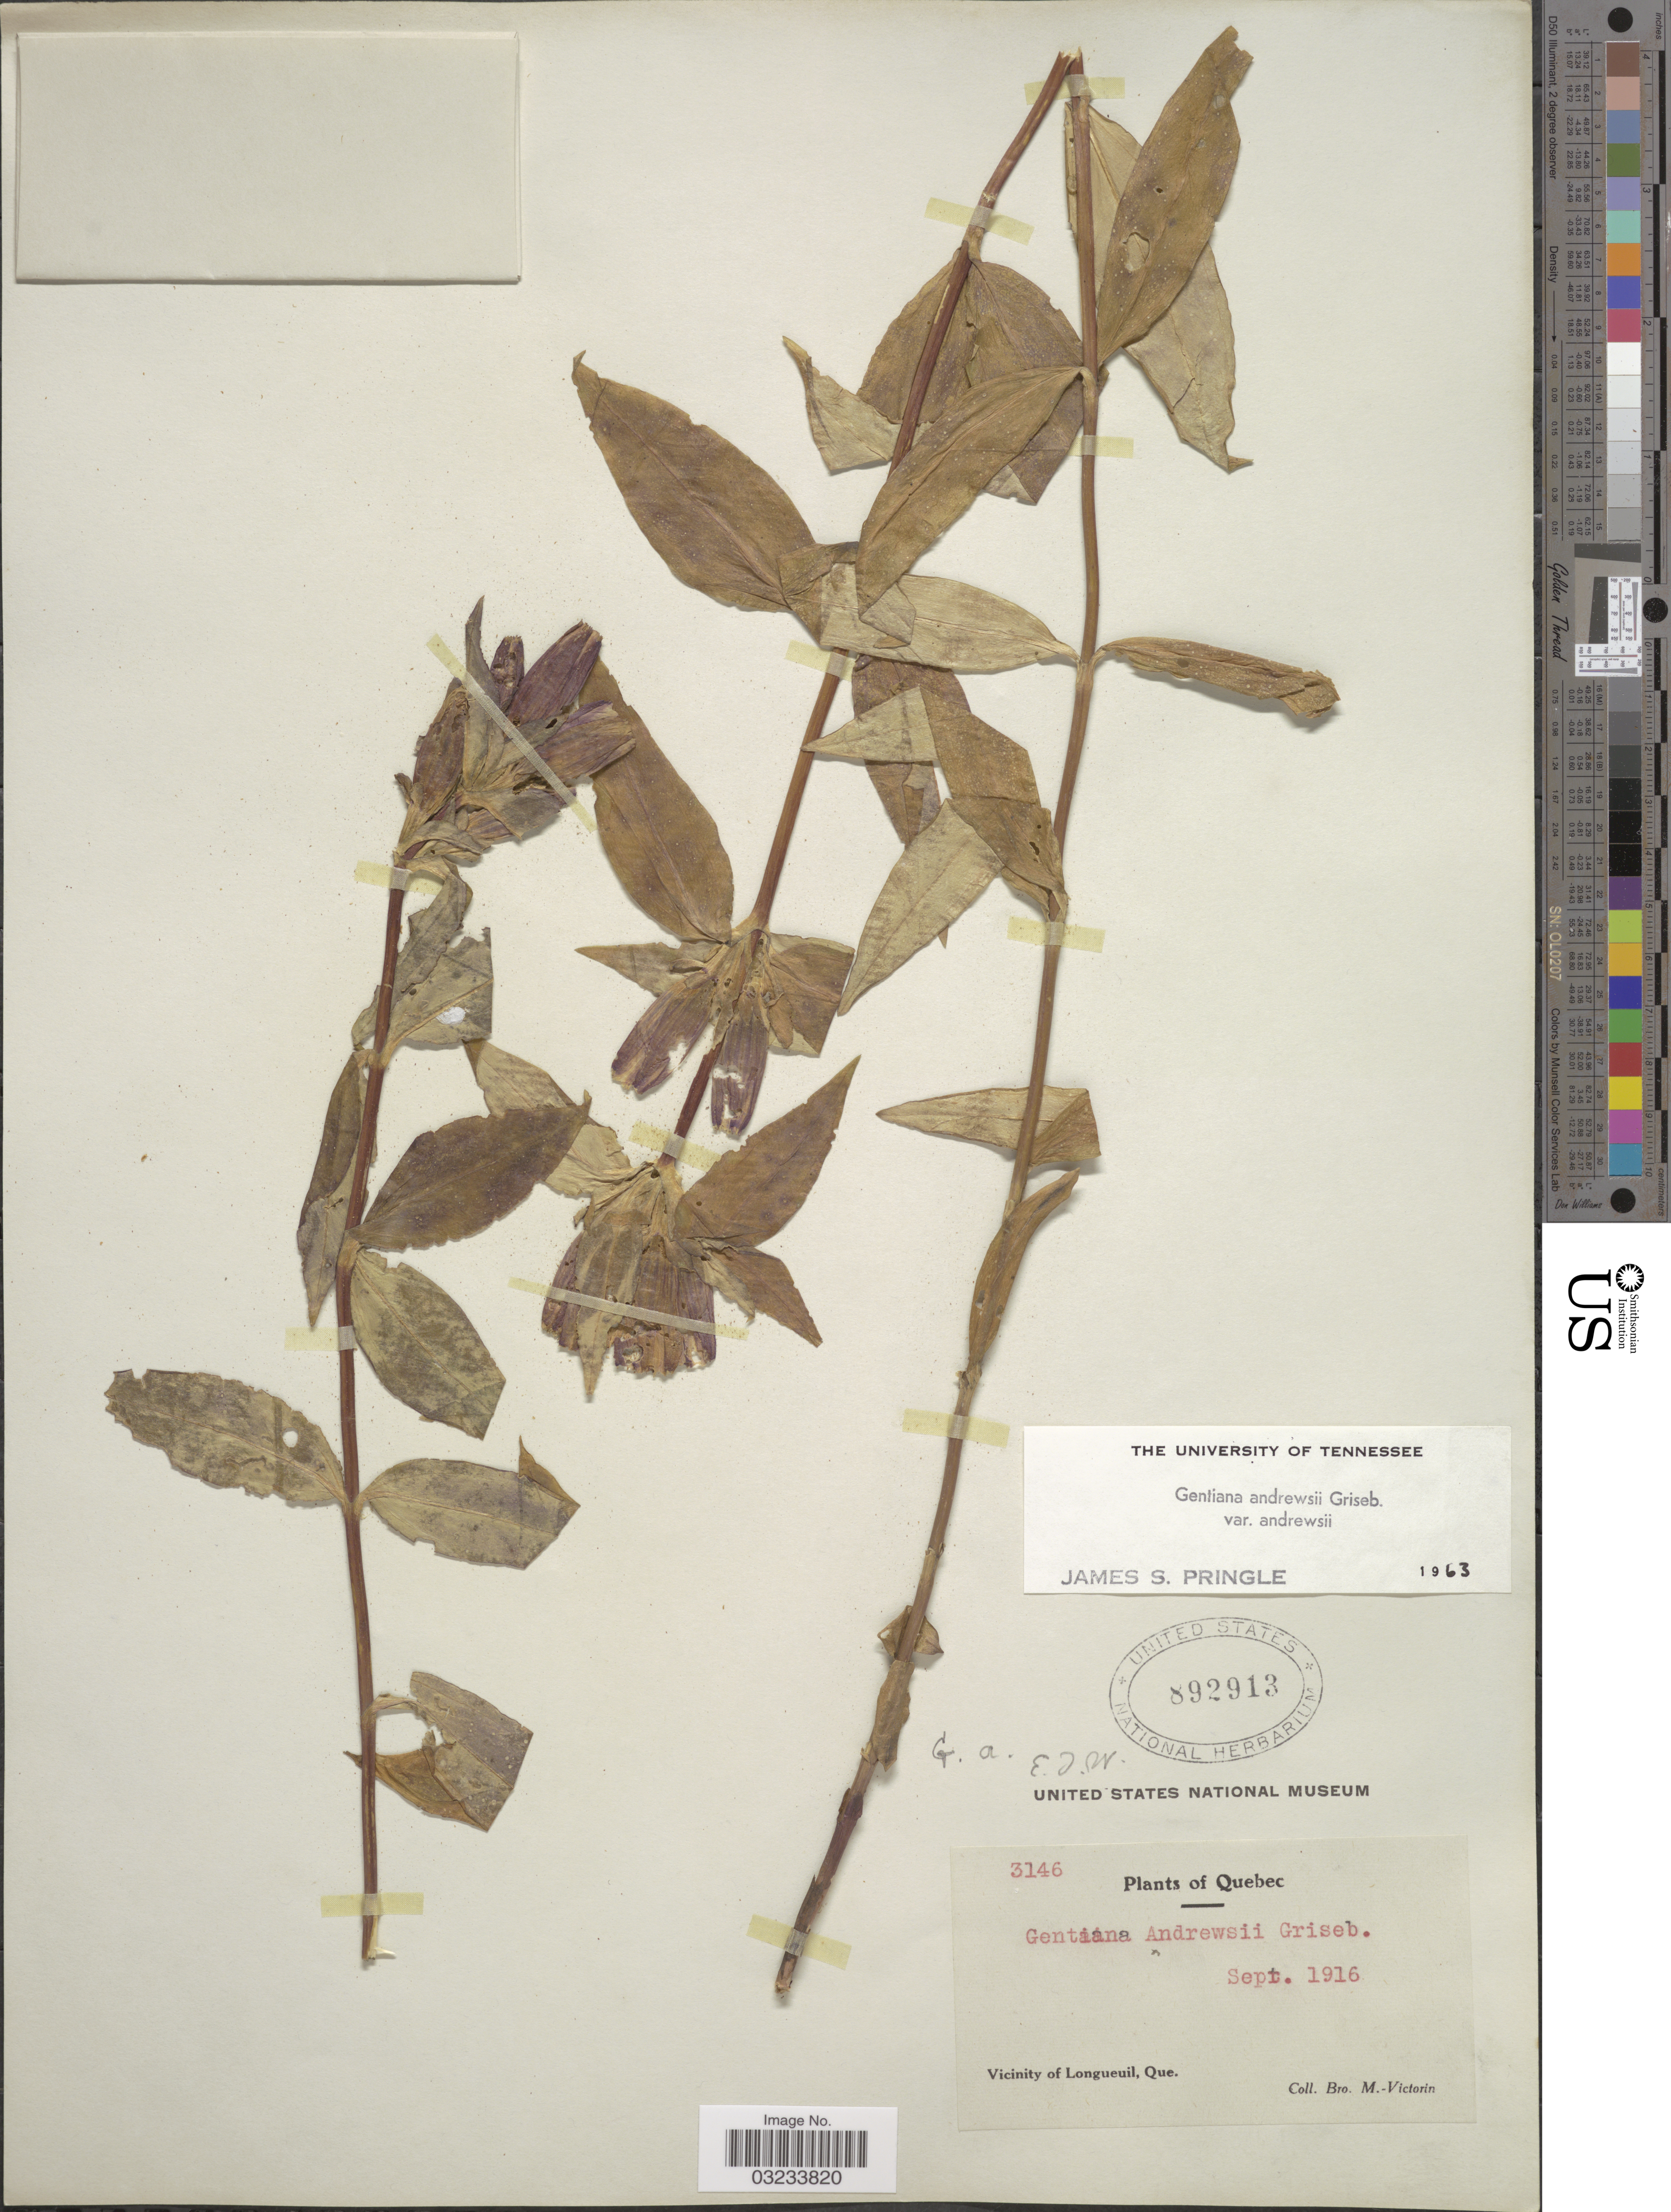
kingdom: Plantae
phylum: Tracheophyta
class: Magnoliopsida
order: Gentianales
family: Gentianaceae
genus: Gentiana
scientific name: Gentiana andrewsii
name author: Griseb.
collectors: Fr. Marie-Victorin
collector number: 3146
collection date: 1916-09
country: Canada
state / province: Quebec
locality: Vicinity of Longueuil.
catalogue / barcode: US 892913